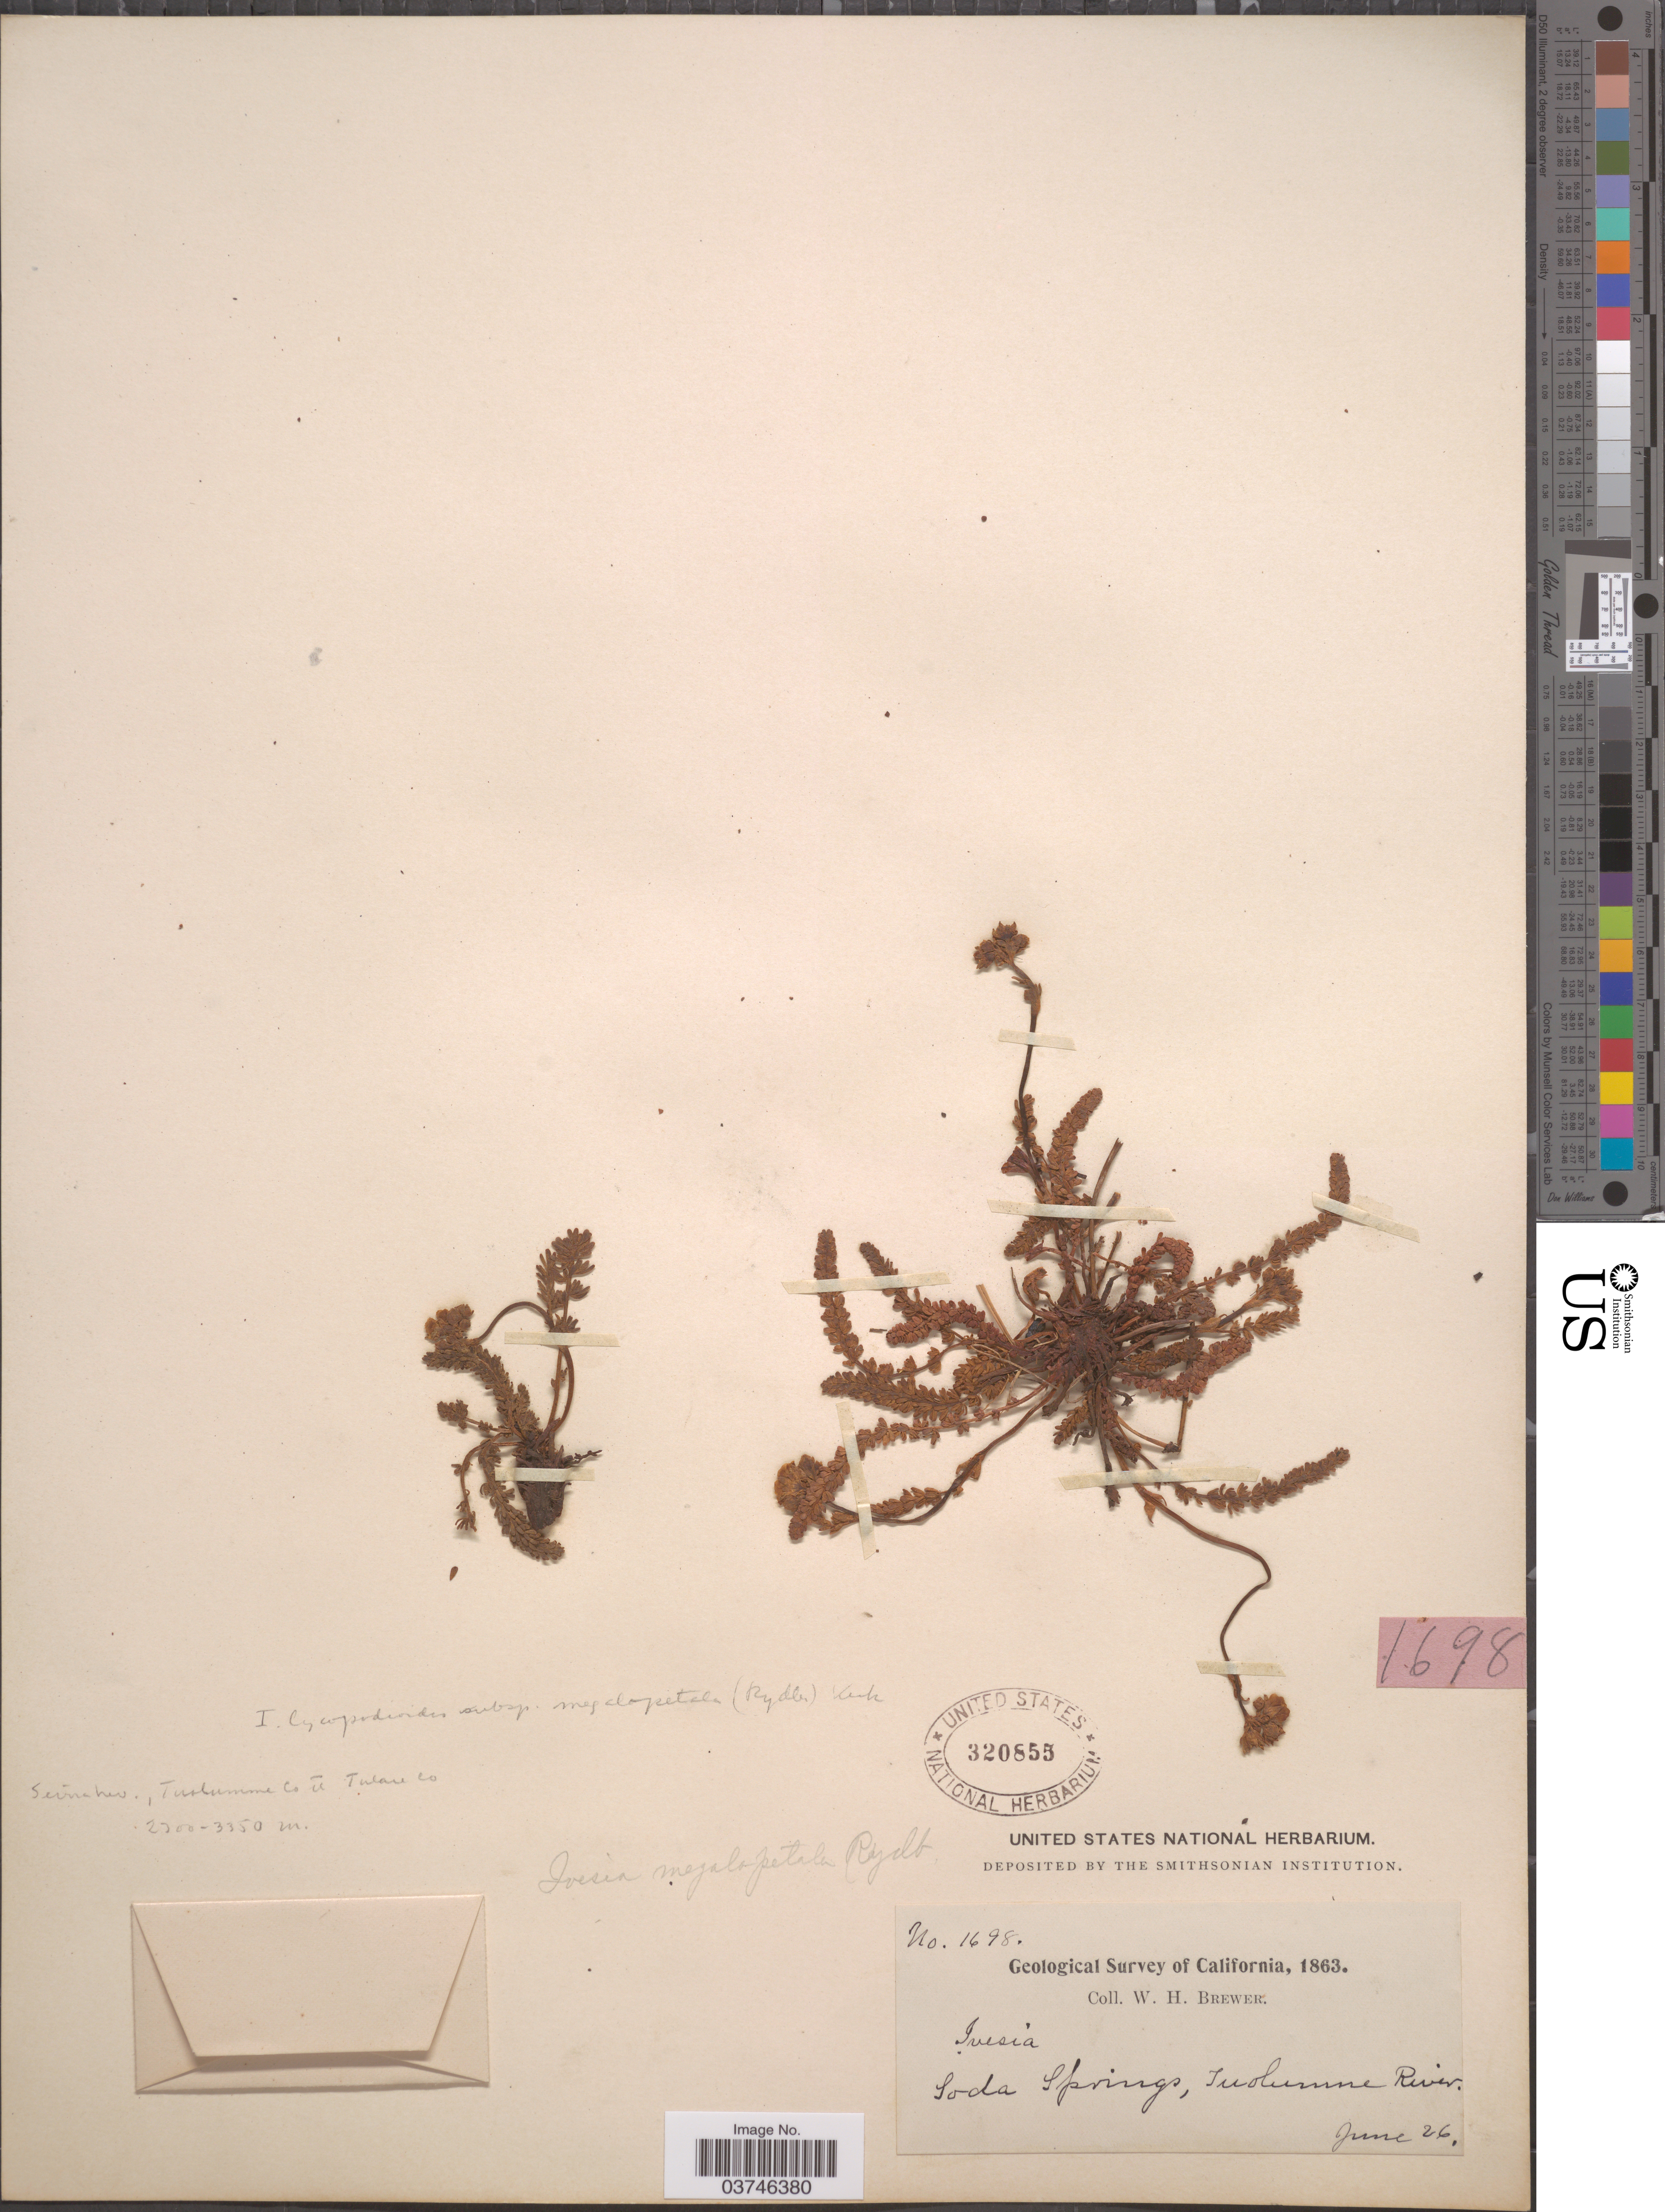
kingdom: Plantae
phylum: Tracheophyta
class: Magnoliopsida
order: Rosales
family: Rosaceae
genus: Potentilla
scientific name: Potentilla lycopodioides var. megalopetala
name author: (Rydb.) J.T. Howell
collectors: W. H. Brewer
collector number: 1698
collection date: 1863-06-26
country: United States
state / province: California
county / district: Tuolumne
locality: Soda Springs, Tuolumne River.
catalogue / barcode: US 320855